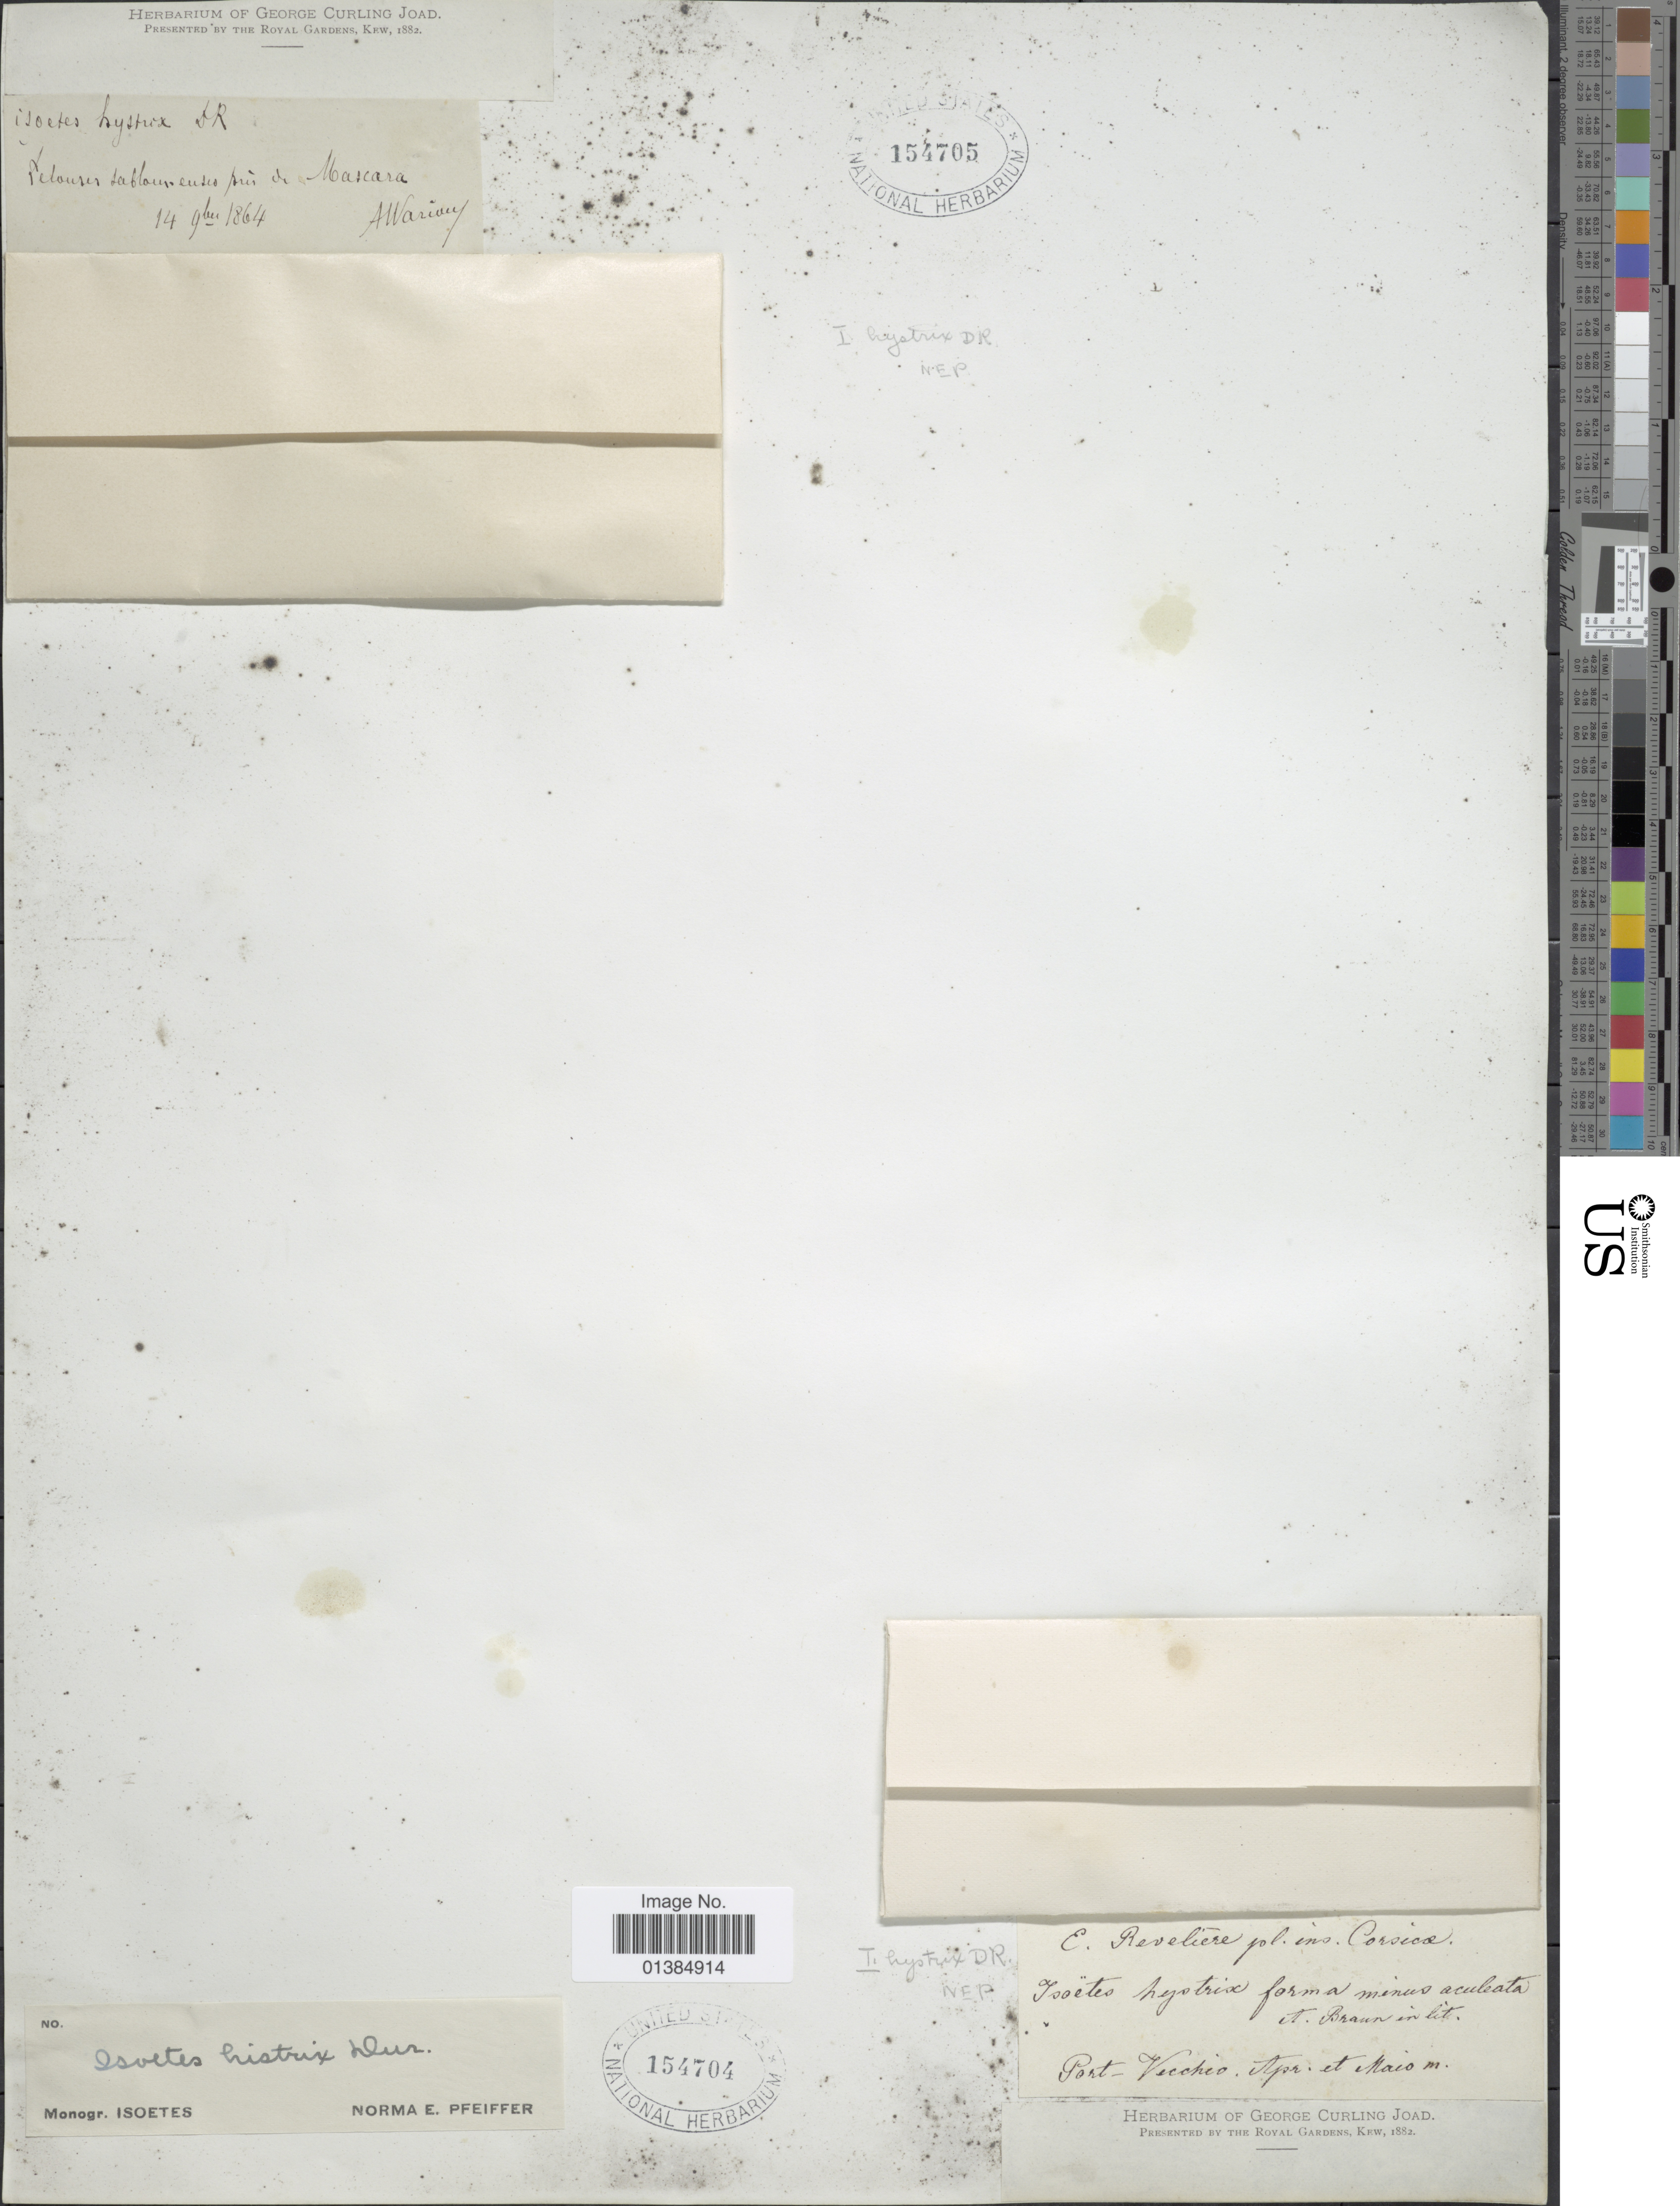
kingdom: Plantae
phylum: Tracheophyta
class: Lycopodiopsida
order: Isoetales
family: Isoetaceae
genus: Isoetes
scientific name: Isoetes histrix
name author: Bory & Durieu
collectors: ex herb. George Curling Joad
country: France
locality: Port-Vercchio.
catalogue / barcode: US 154704